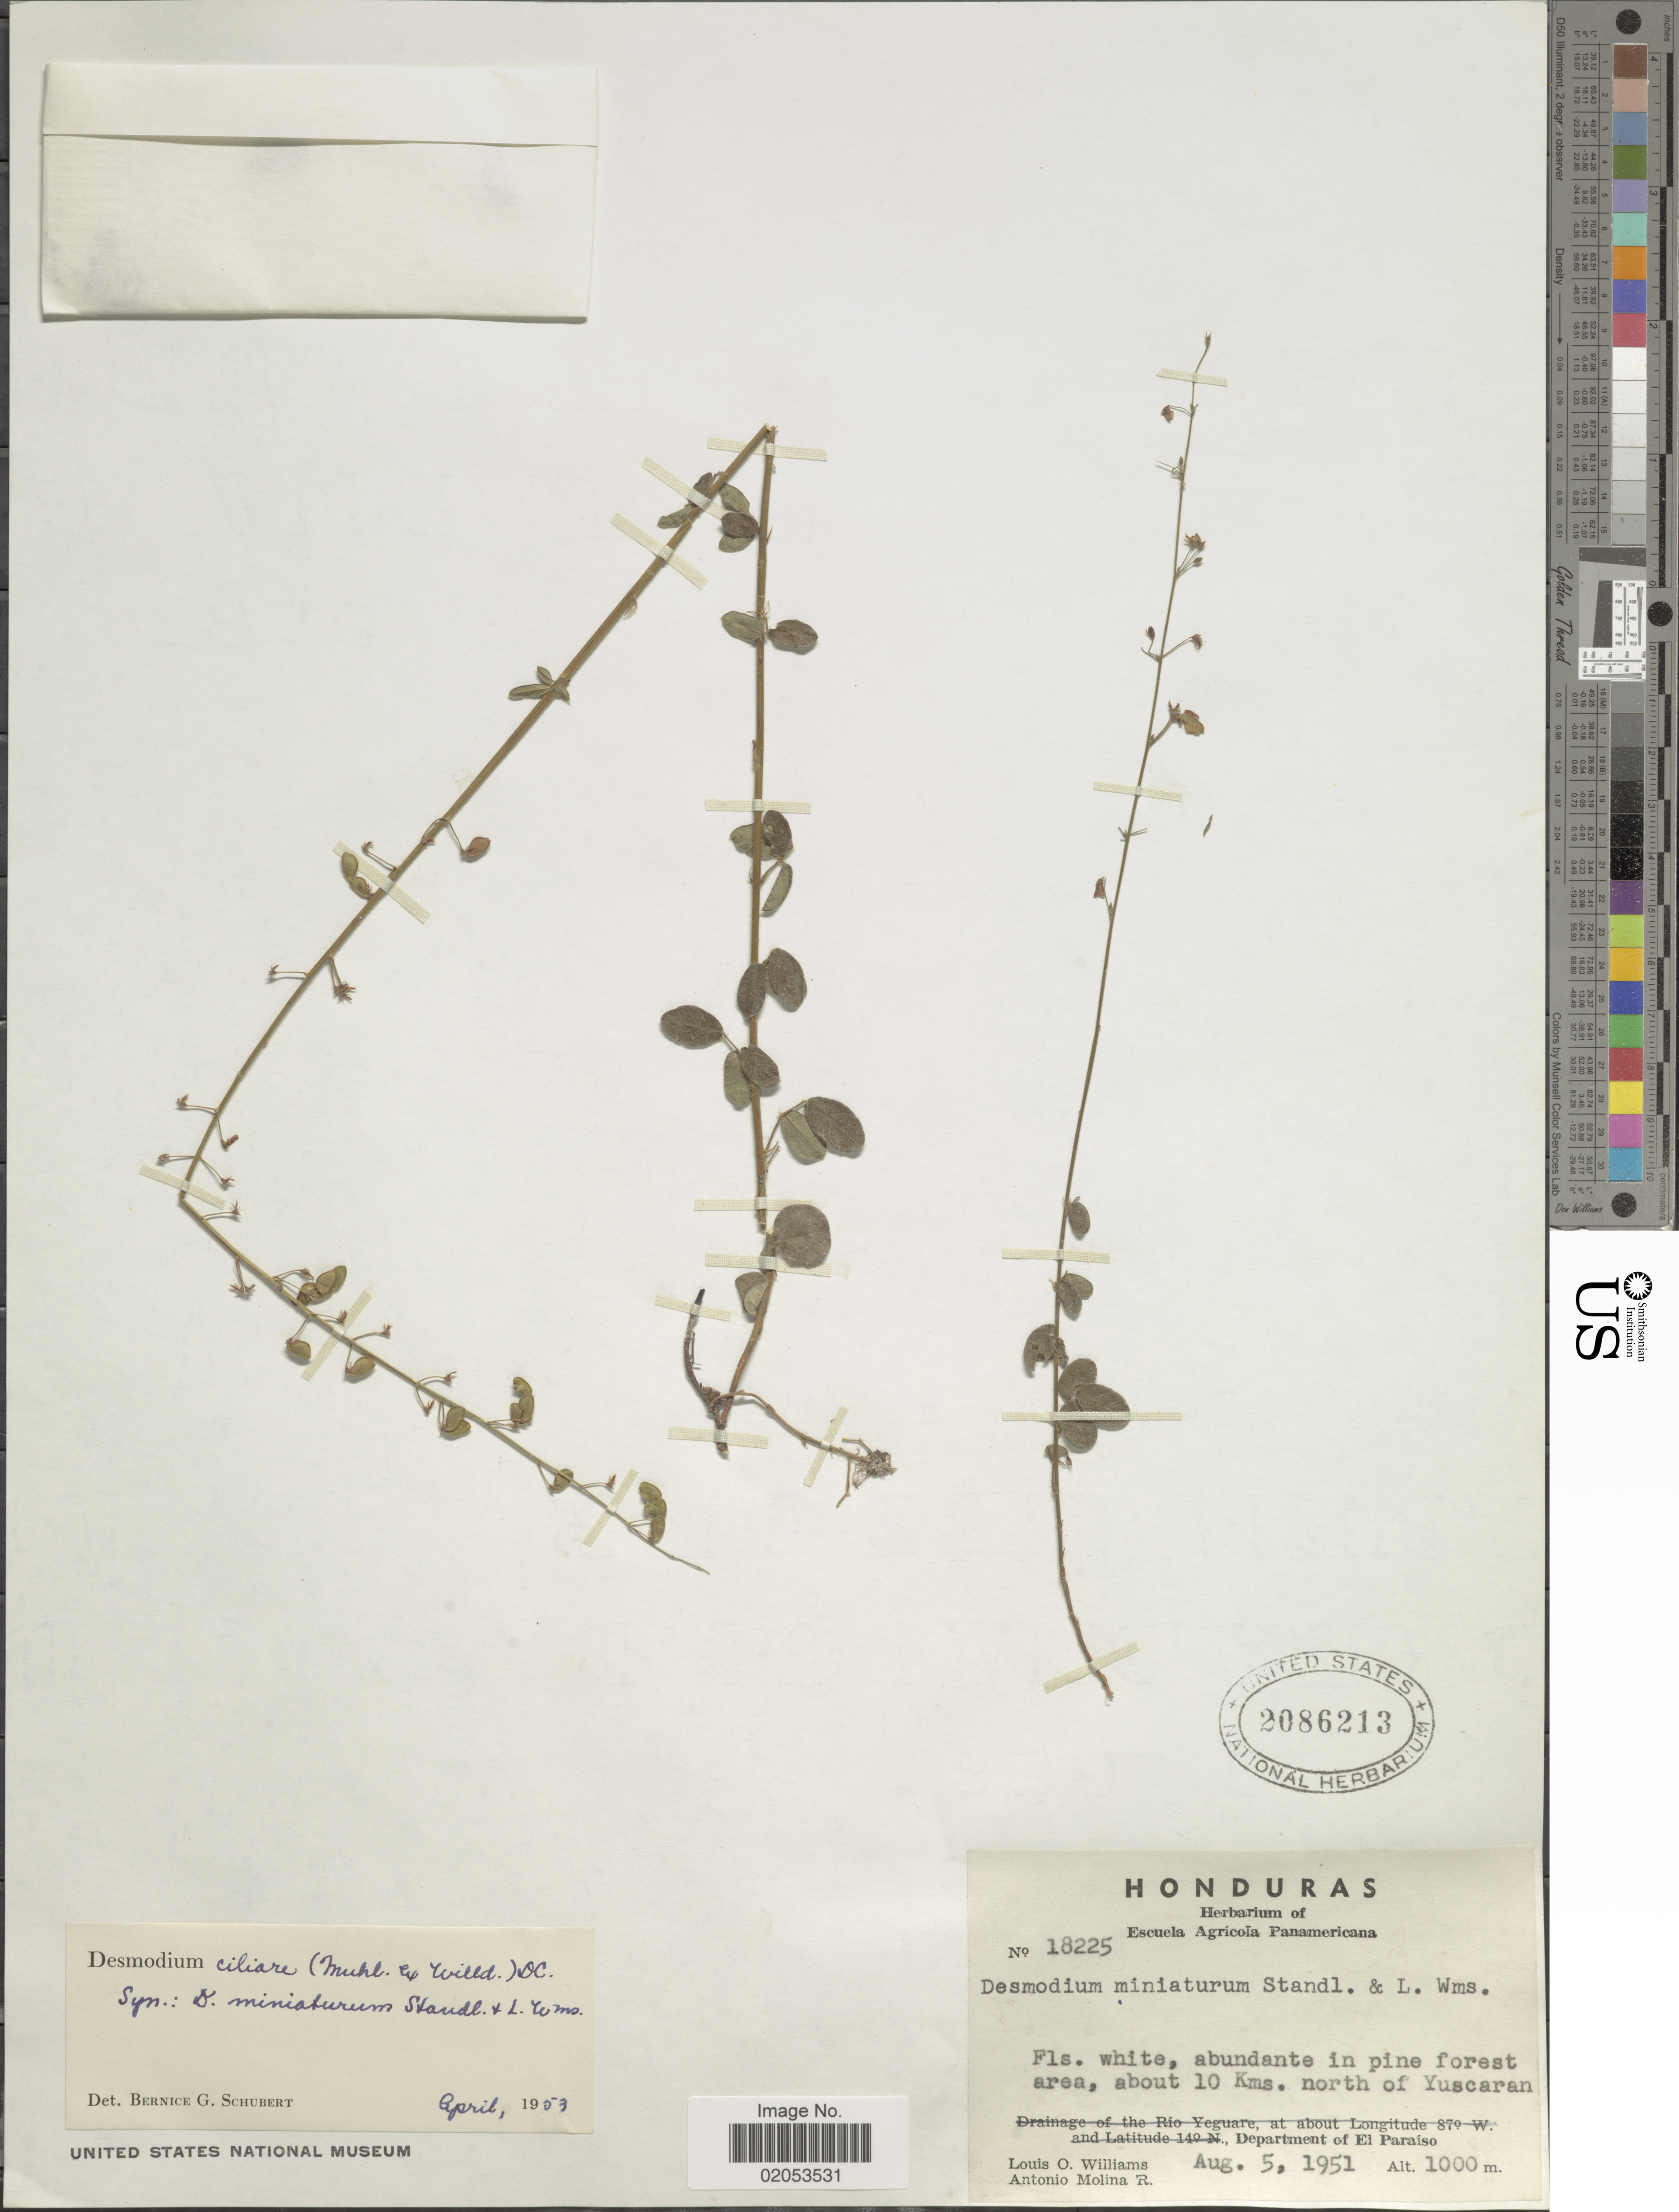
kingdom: Plantae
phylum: Tracheophyta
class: Magnoliopsida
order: Fabales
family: Fabaceae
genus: Desmodium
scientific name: Desmodium ciliare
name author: (Muhl. ex Willd.) DC.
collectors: L. O. Williams & A. Molina R.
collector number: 18225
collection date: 1951-08-05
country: Honduras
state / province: El Paraíso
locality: Abundante in pine forest area, about 10 Kms north of Yuscaran, Department of El Paraíso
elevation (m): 1000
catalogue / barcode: US 2086213